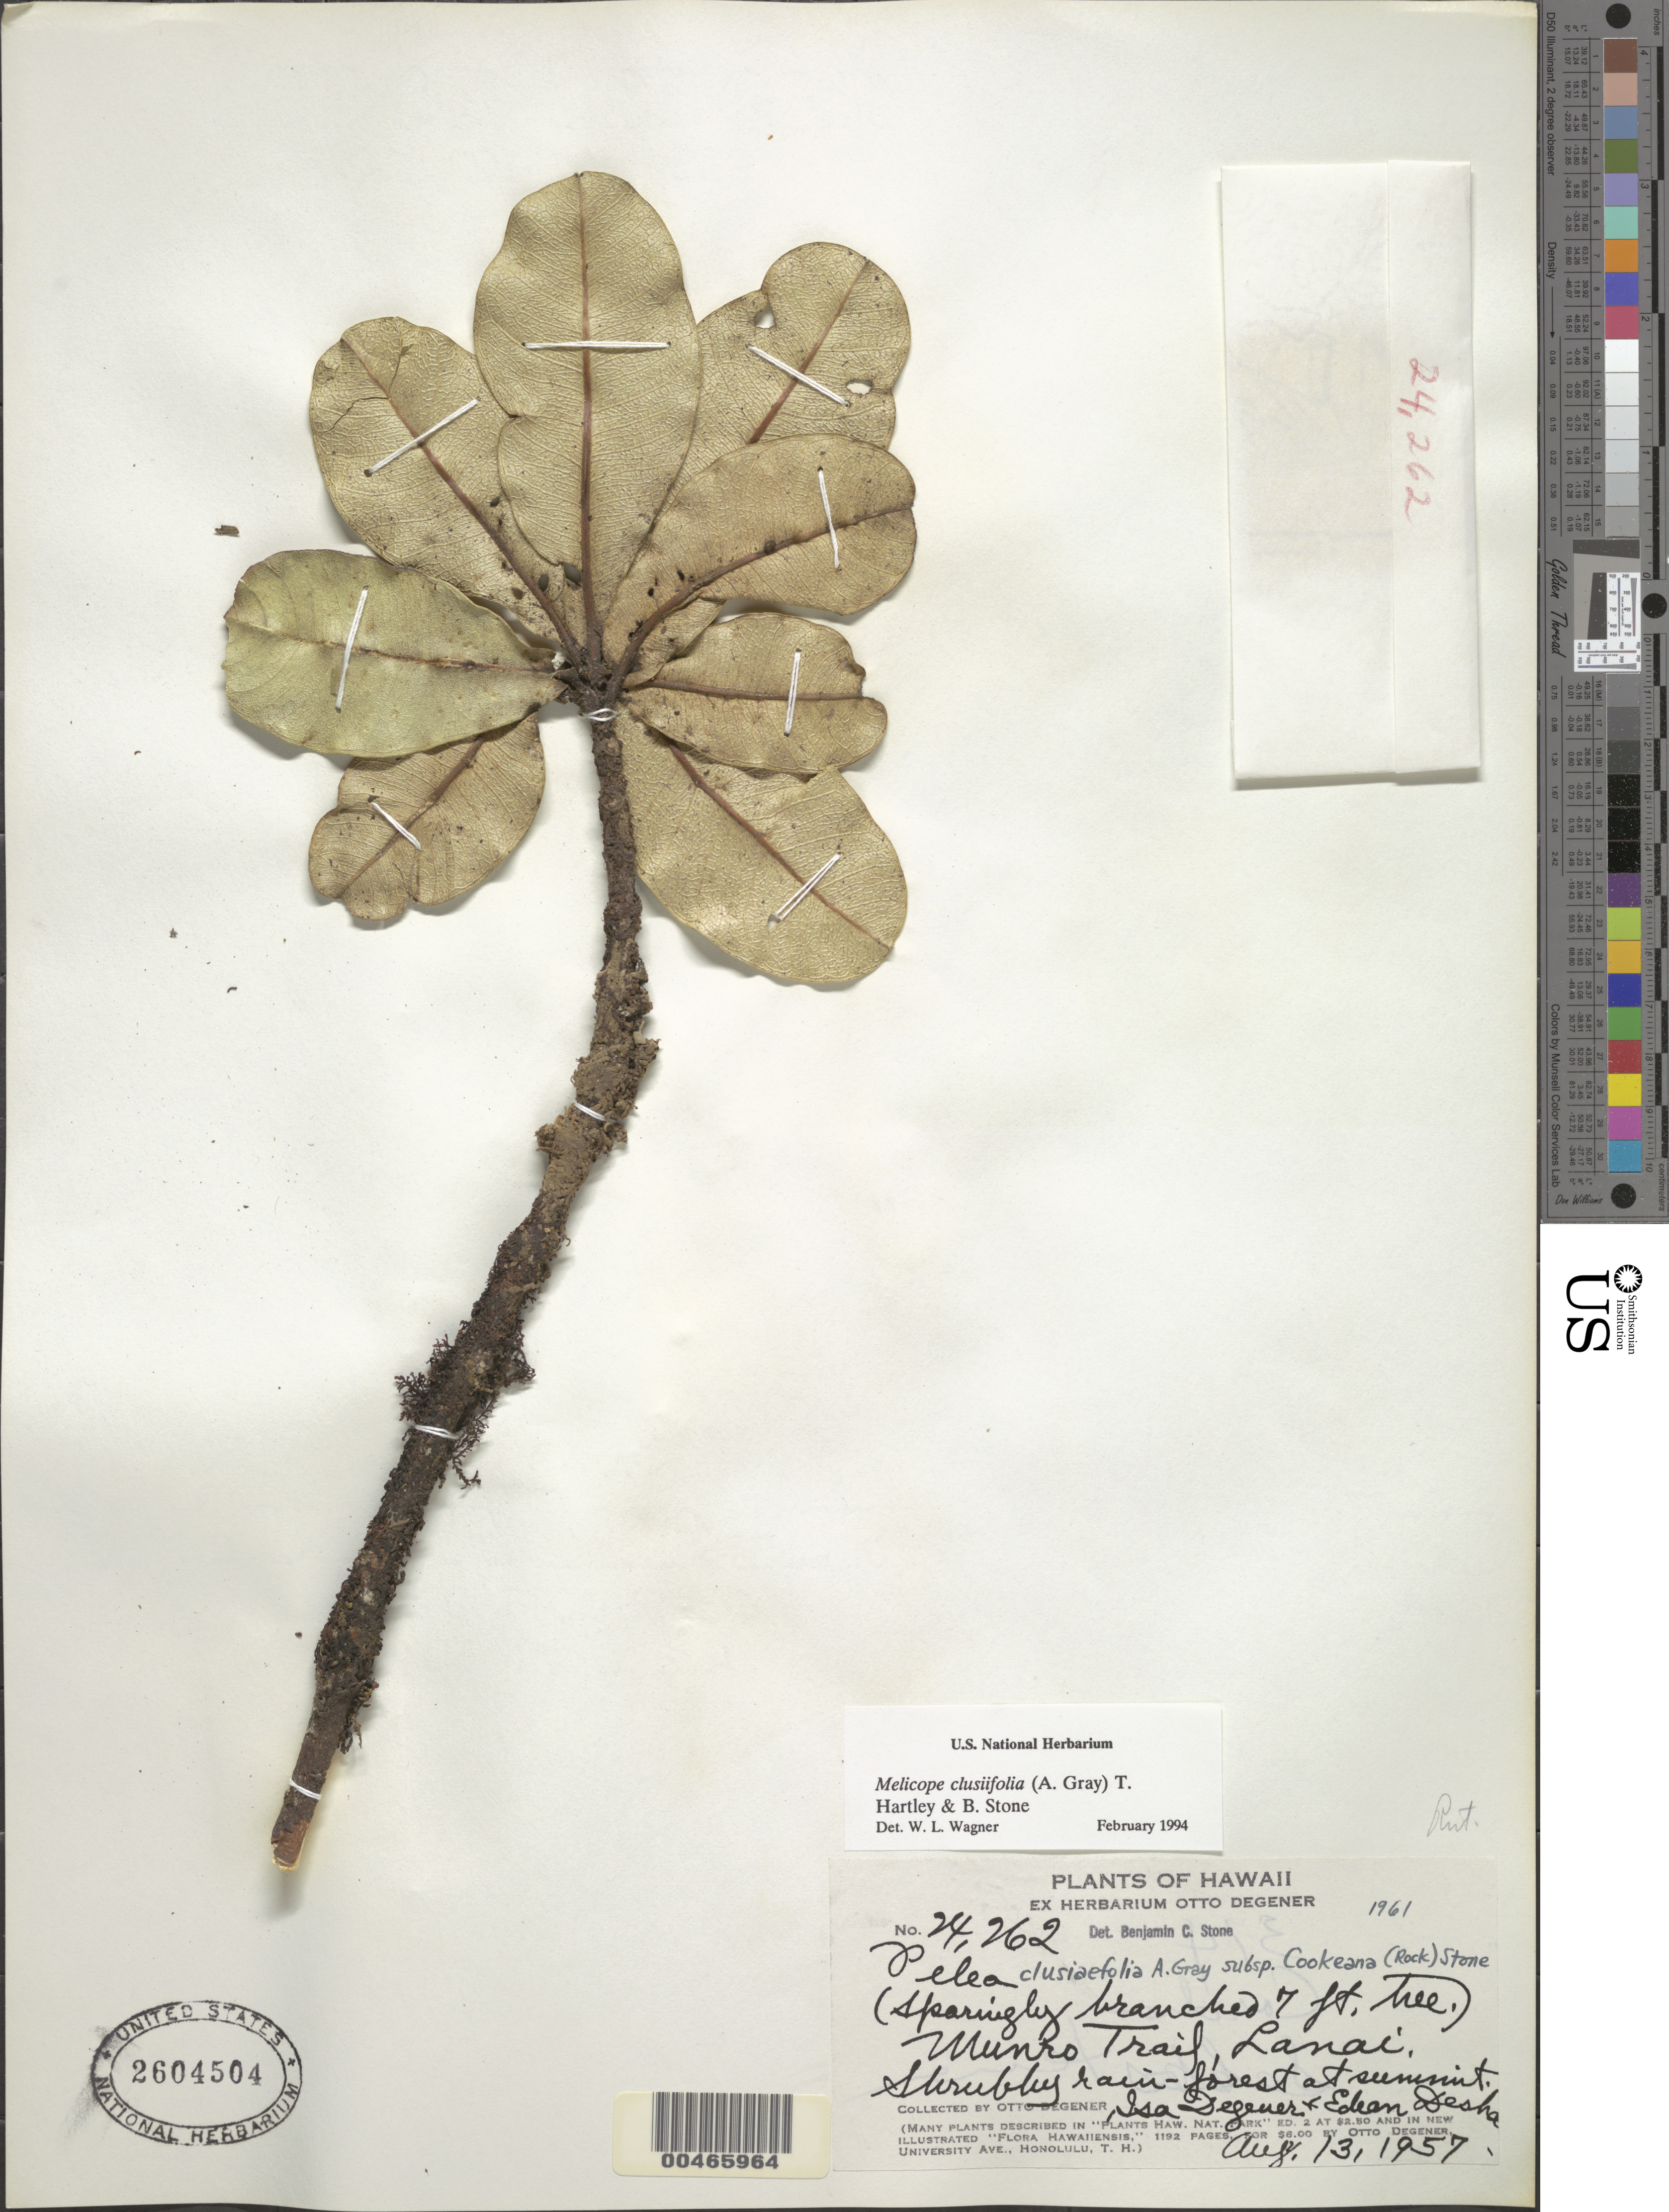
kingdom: Plantae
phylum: Tracheophyta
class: Magnoliopsida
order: Sapindales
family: Rutaceae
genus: Melicope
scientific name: Melicope clusiifolia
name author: (A. Gray) T.G. Hartley & B.C. Stone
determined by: Wagner, W. L., (BOT), Smithsonian Institution - National Museum of Natural History (UNITED STATES)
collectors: O. Degener, I. Degener & E. Desha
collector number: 24262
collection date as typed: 13 Aug 1957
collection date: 1957-08-13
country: United States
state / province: Hawaii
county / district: Maui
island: Lana'i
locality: Munro Trail, at summit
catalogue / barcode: US 2604504